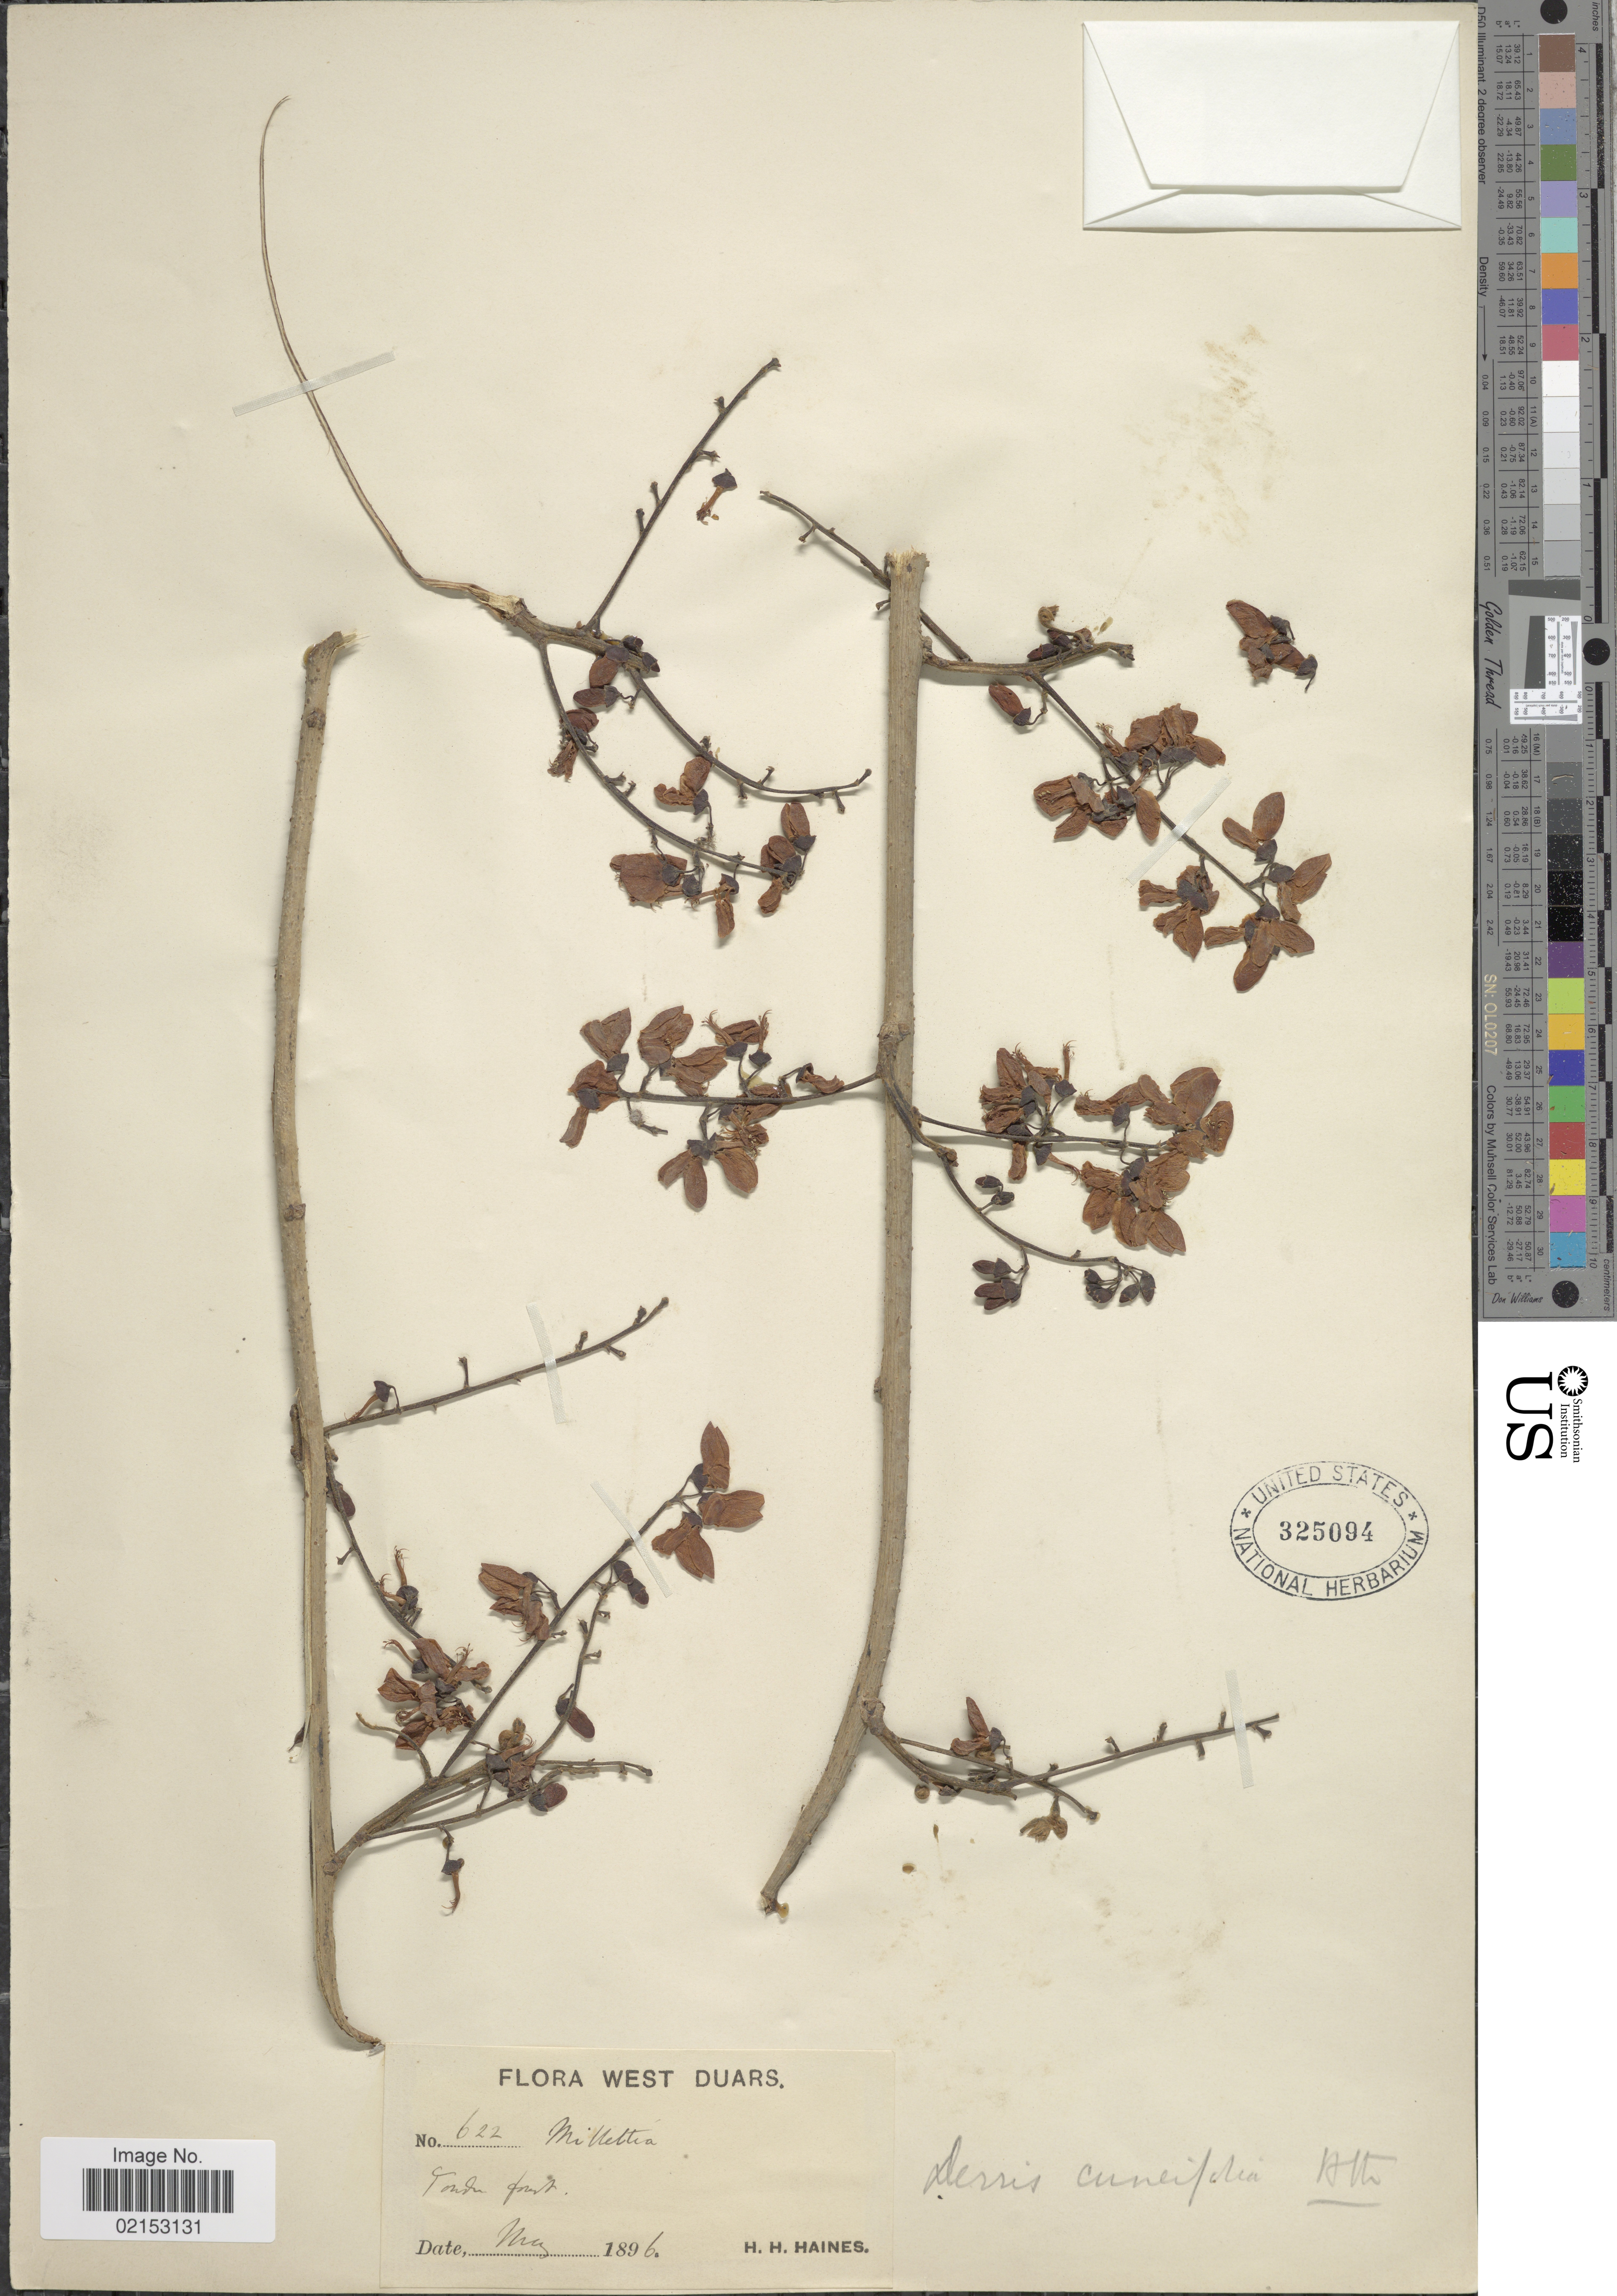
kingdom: Plantae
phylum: Tracheophyta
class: Magnoliopsida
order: Fabales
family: Fabaceae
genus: Derris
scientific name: Derris cuneifolia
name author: Benth.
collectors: H. H. Haines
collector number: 622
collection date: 1896-05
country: India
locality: West Duars, Millettia [interpreted], Tondu forest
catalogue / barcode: US 325094